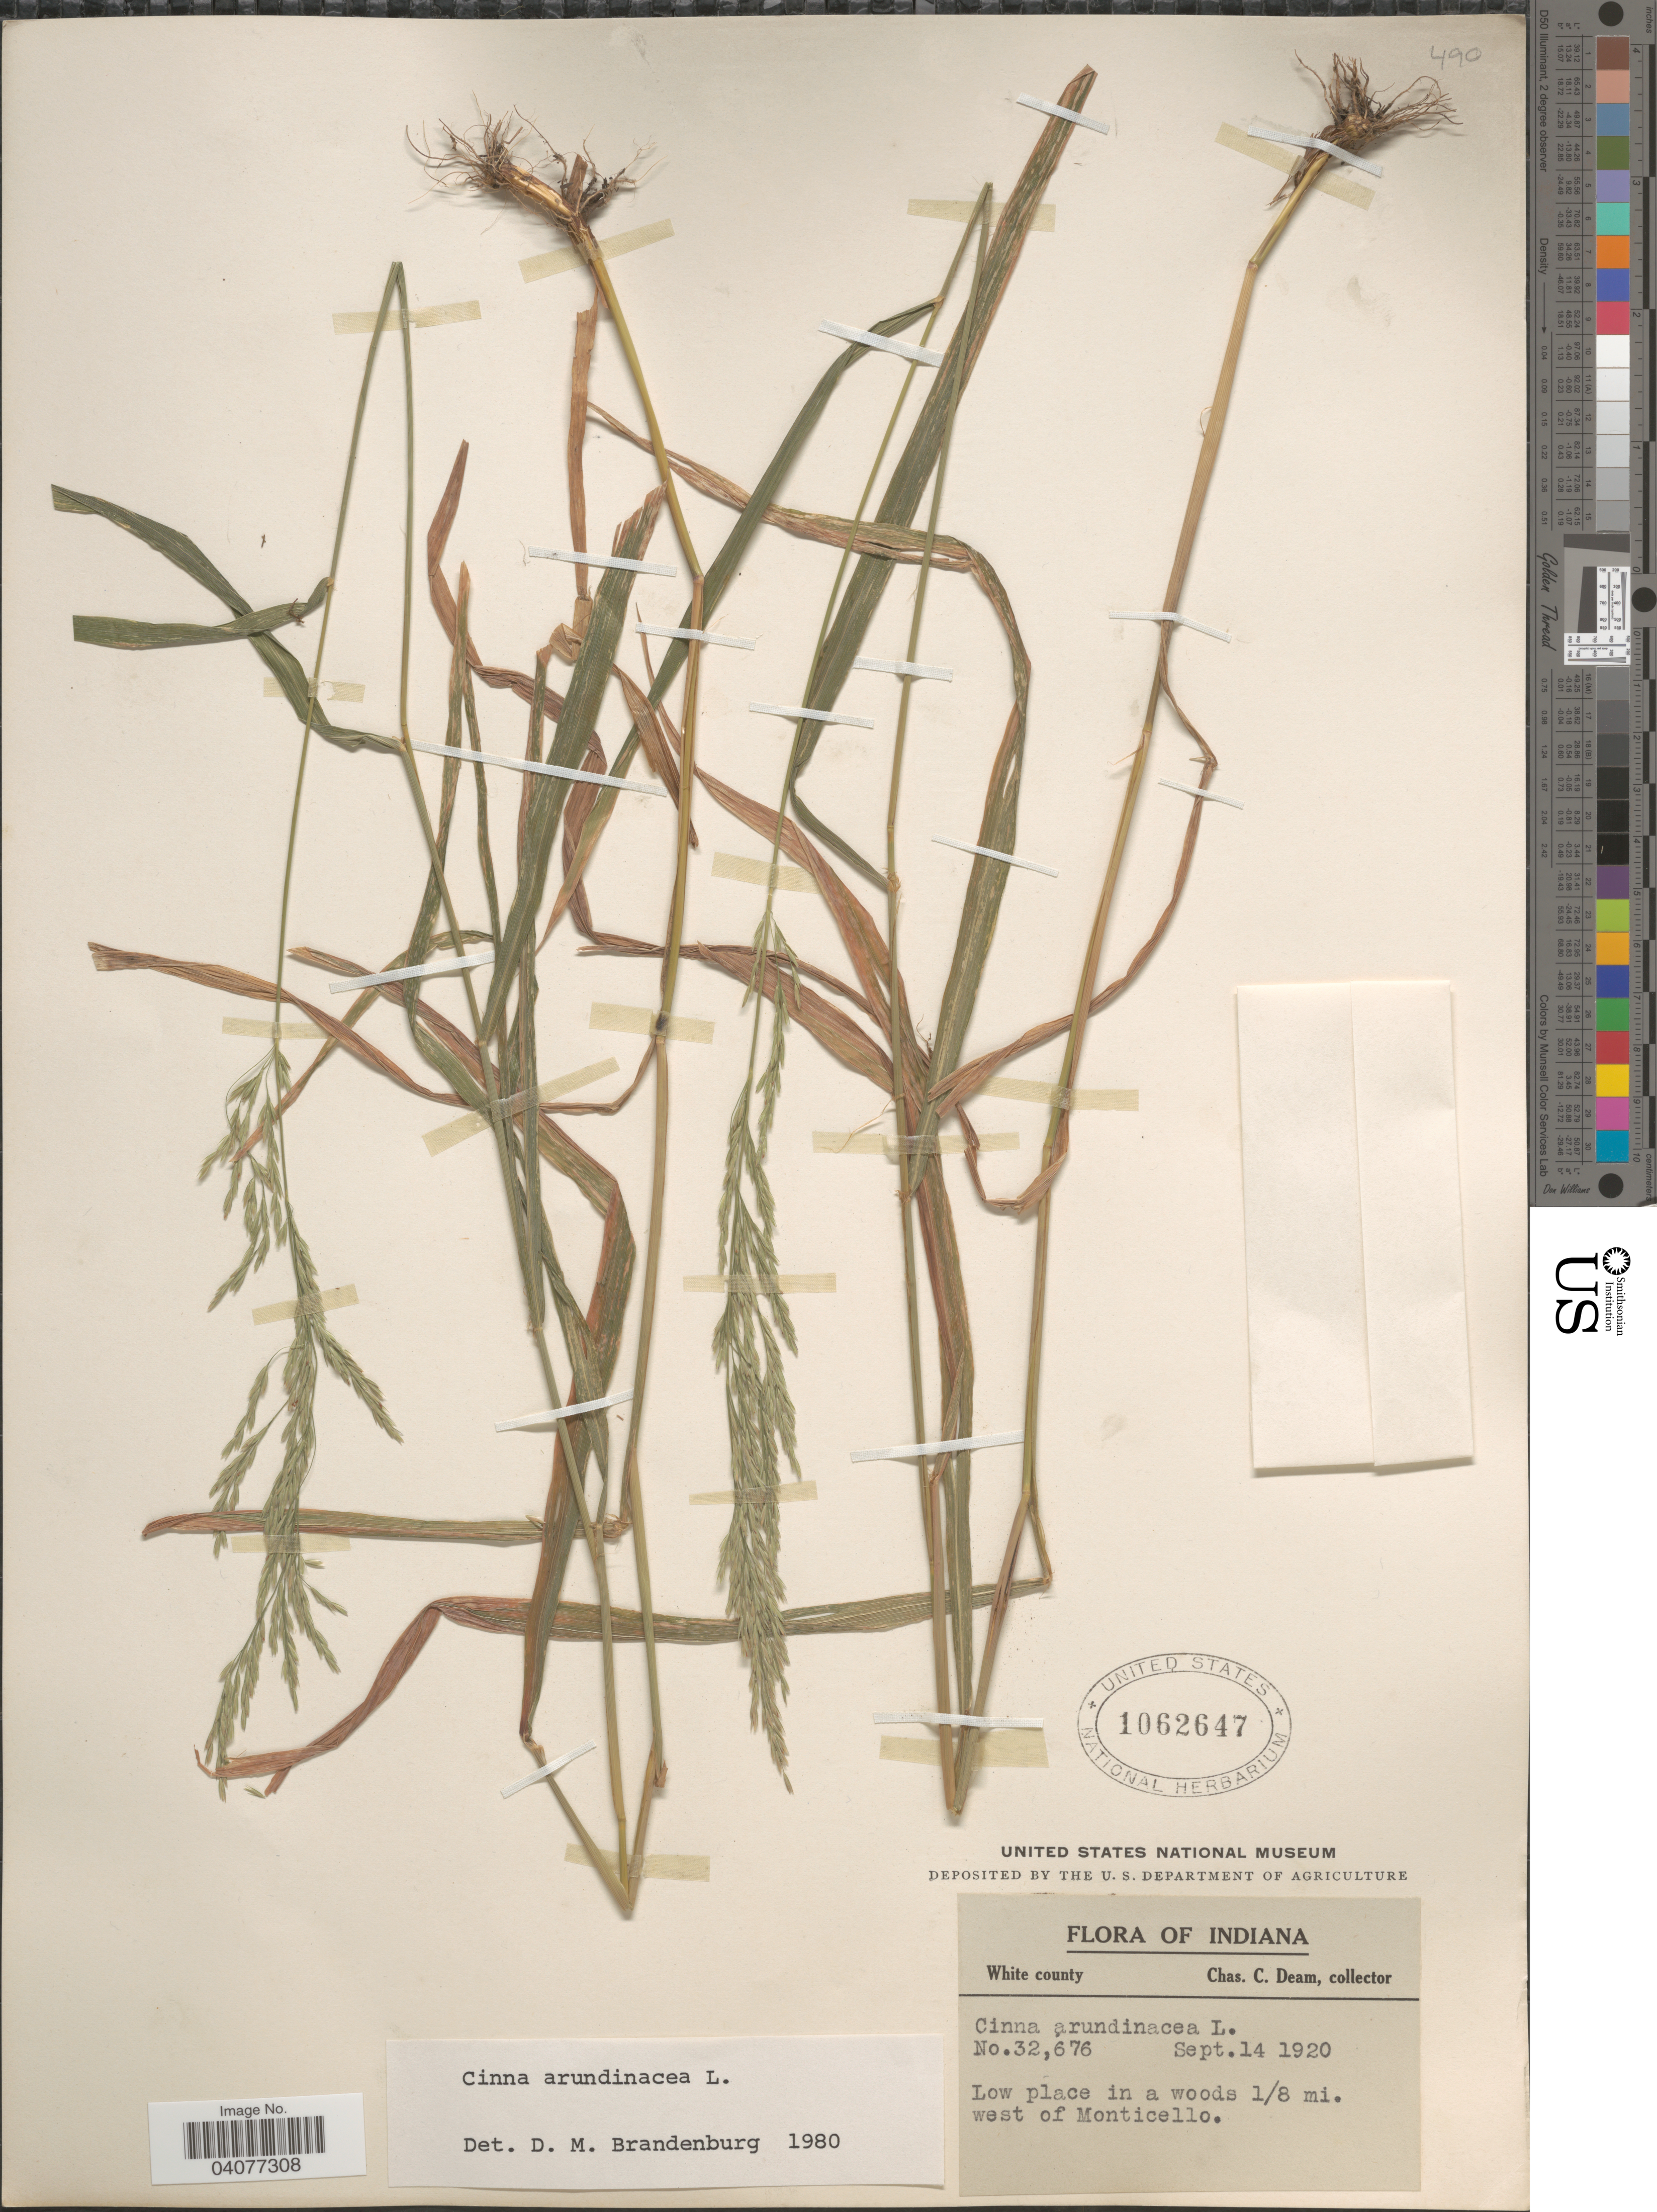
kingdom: Plantae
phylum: Tracheophyta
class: Liliopsida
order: Poales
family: Poaceae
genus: Cinna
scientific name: Cinna arundinacea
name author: L.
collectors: C. C. Deam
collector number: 32676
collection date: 1920-09-14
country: United States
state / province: Indiana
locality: White county. Low place in a woods 1/8 mi. west of Monticello.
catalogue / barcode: US 1062647